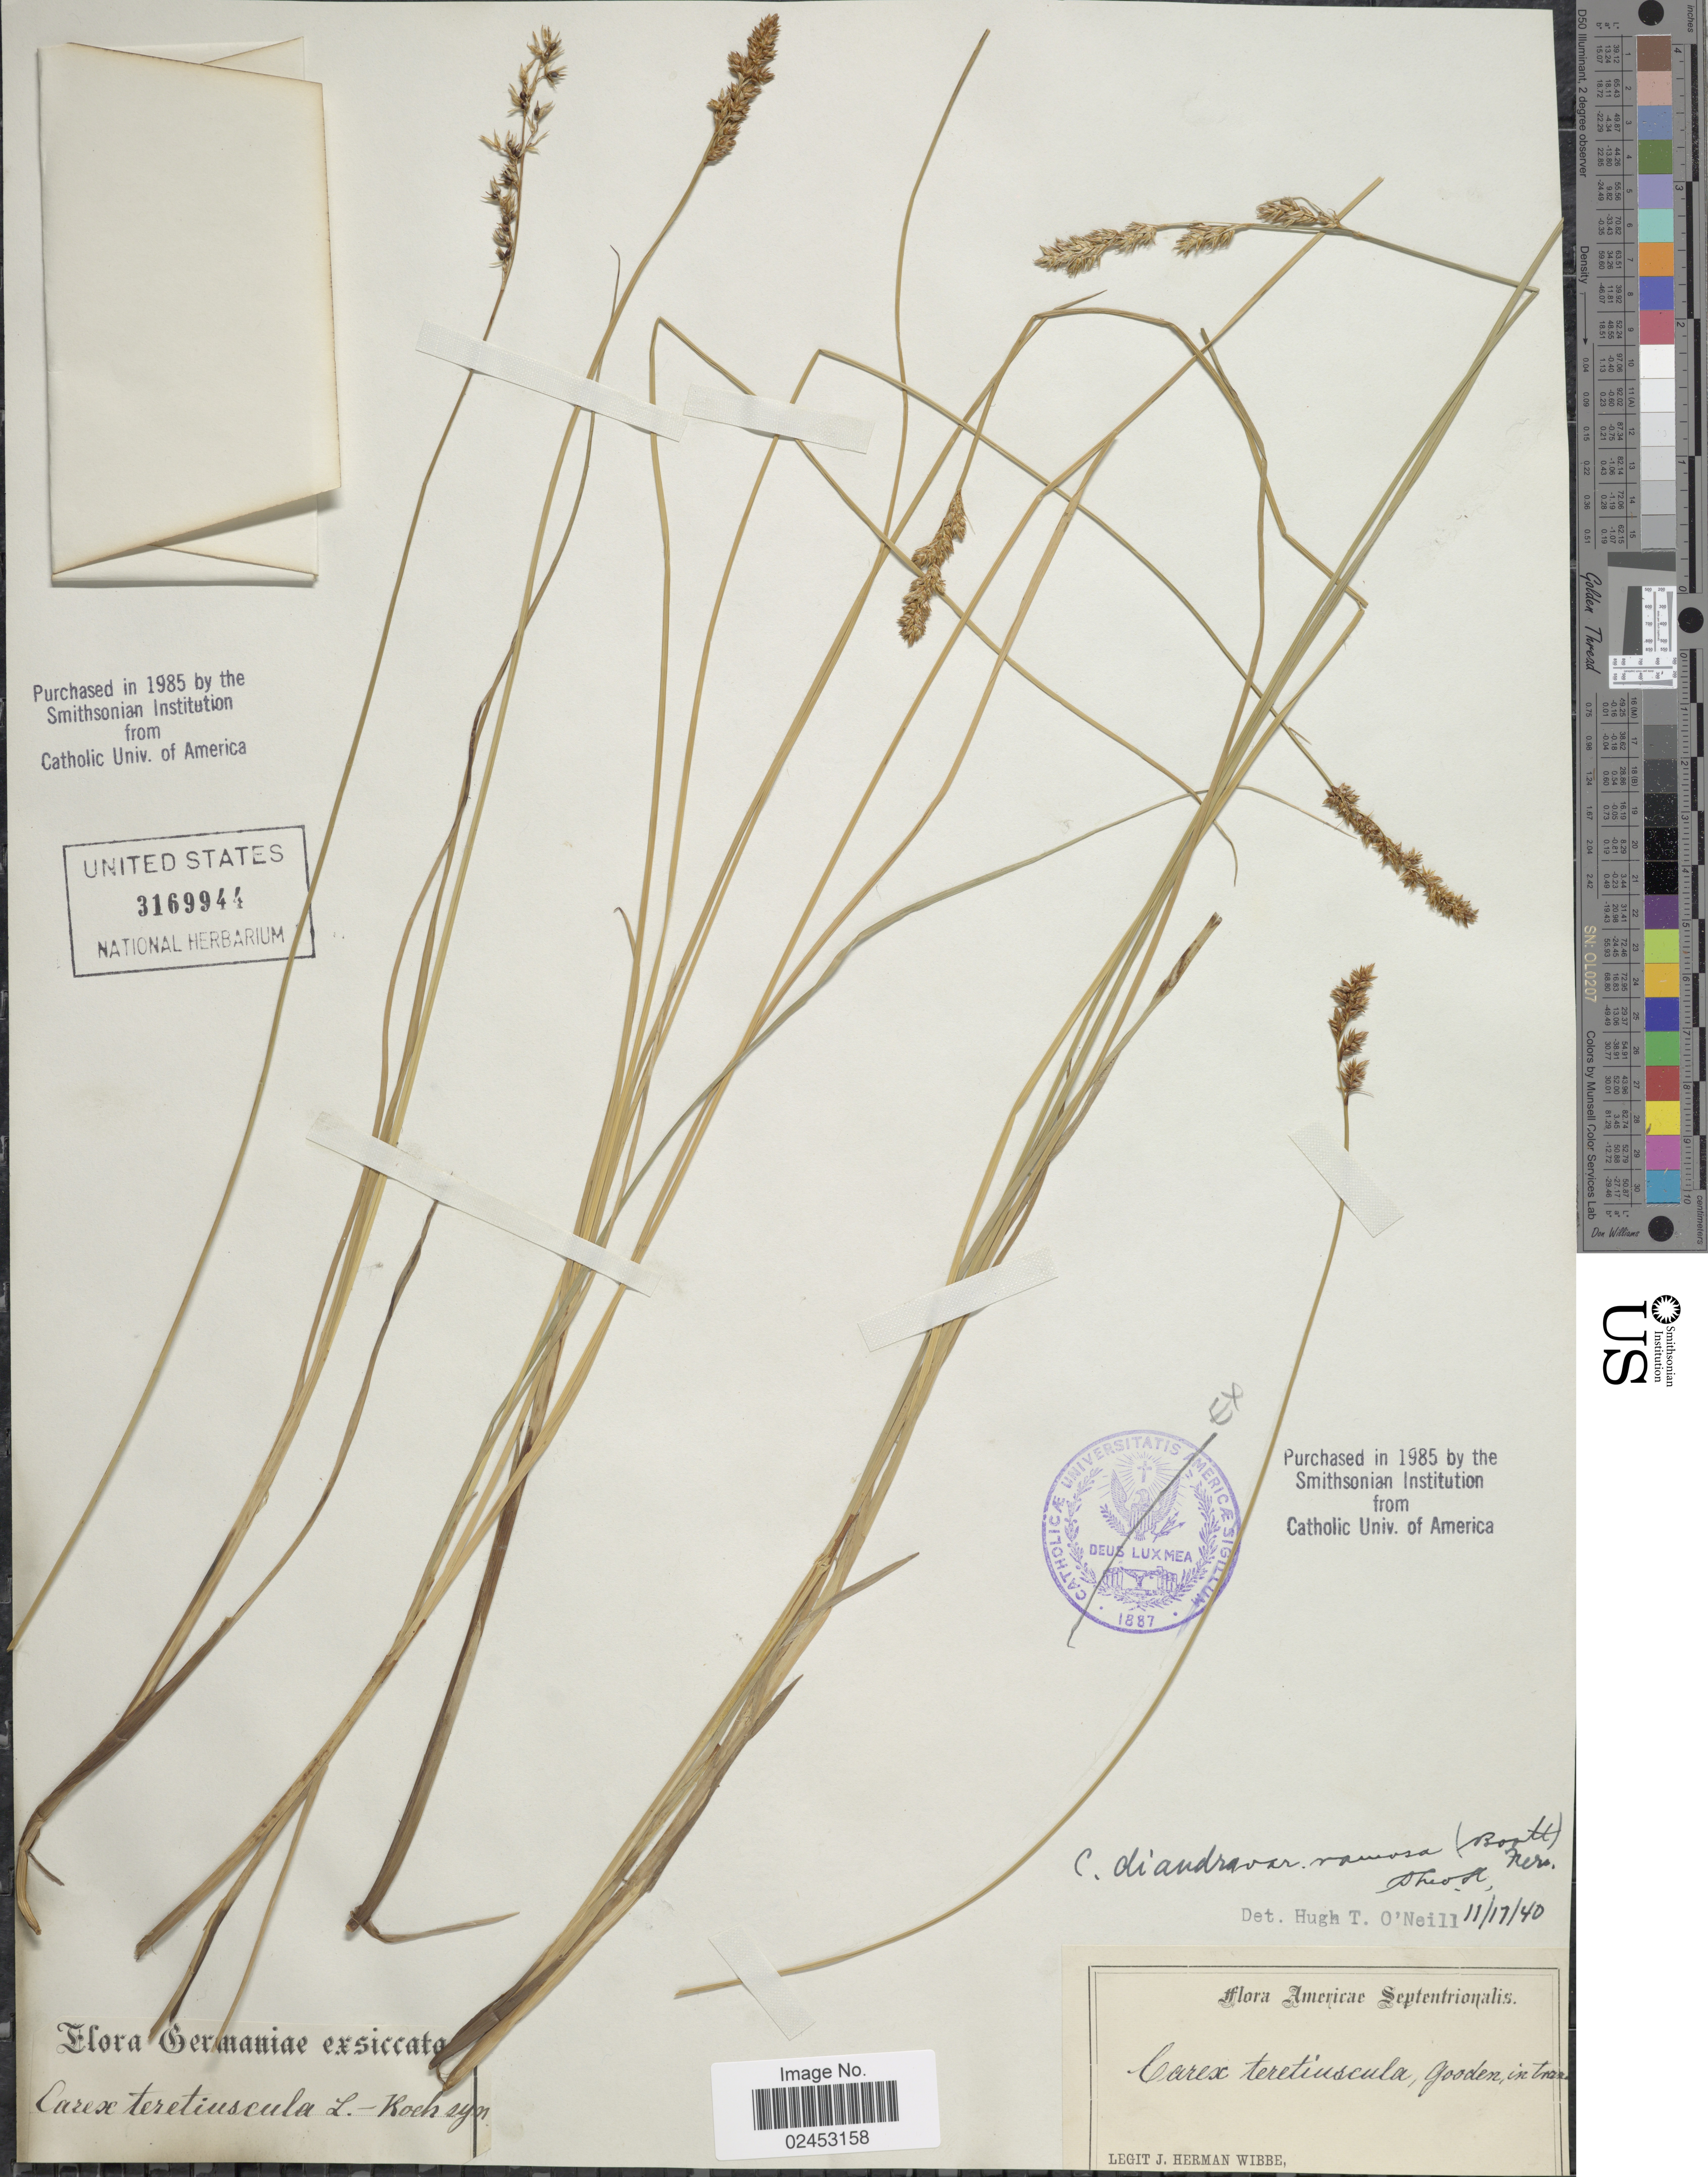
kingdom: Plantae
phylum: Tracheophyta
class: Liliopsida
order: Poales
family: Cyperaceae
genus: Carex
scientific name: Carex diandra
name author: Schrank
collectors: J. Wibbe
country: Germany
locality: Germaniae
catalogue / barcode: US 3169944